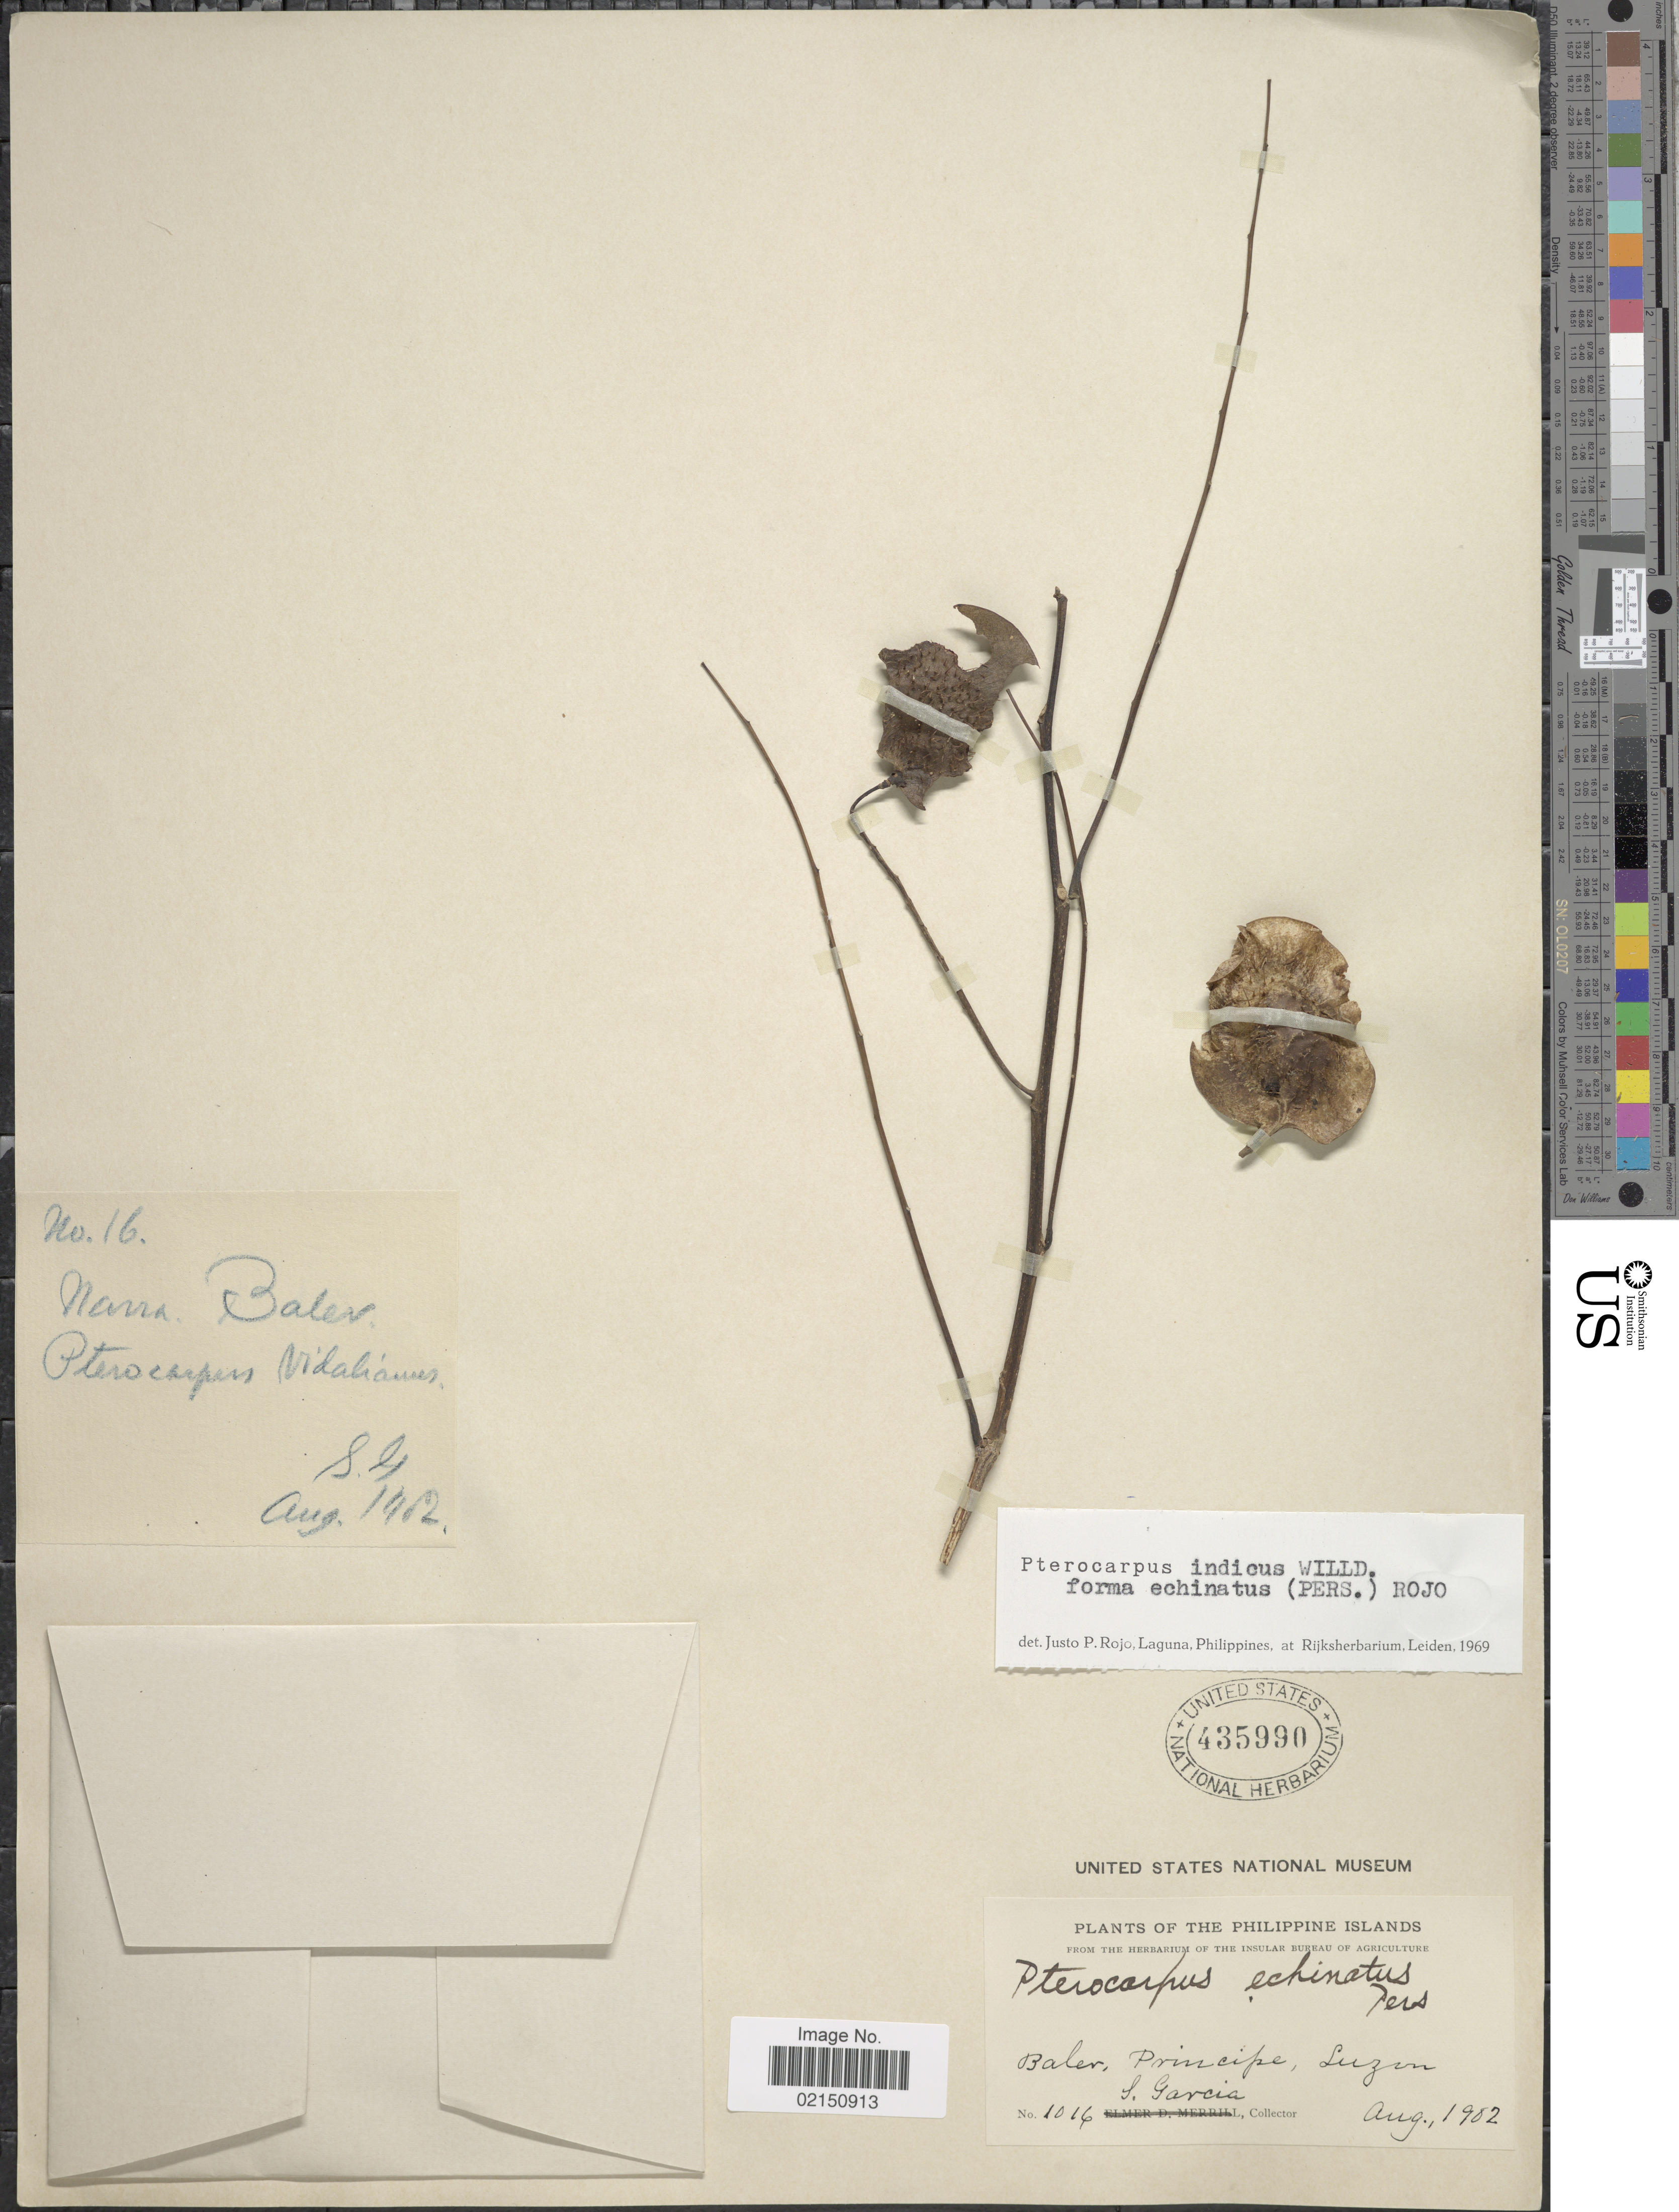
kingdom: Plantae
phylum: Tracheophyta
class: Magnoliopsida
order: Fabales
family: Fabaceae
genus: Pterocarpus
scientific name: Pterocarpus echinatus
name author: Pers.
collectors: S. Garcia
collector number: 1016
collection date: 1902-08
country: Philippines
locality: The Philippine Islands, Baler, Principe, Luzon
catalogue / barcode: US 435990